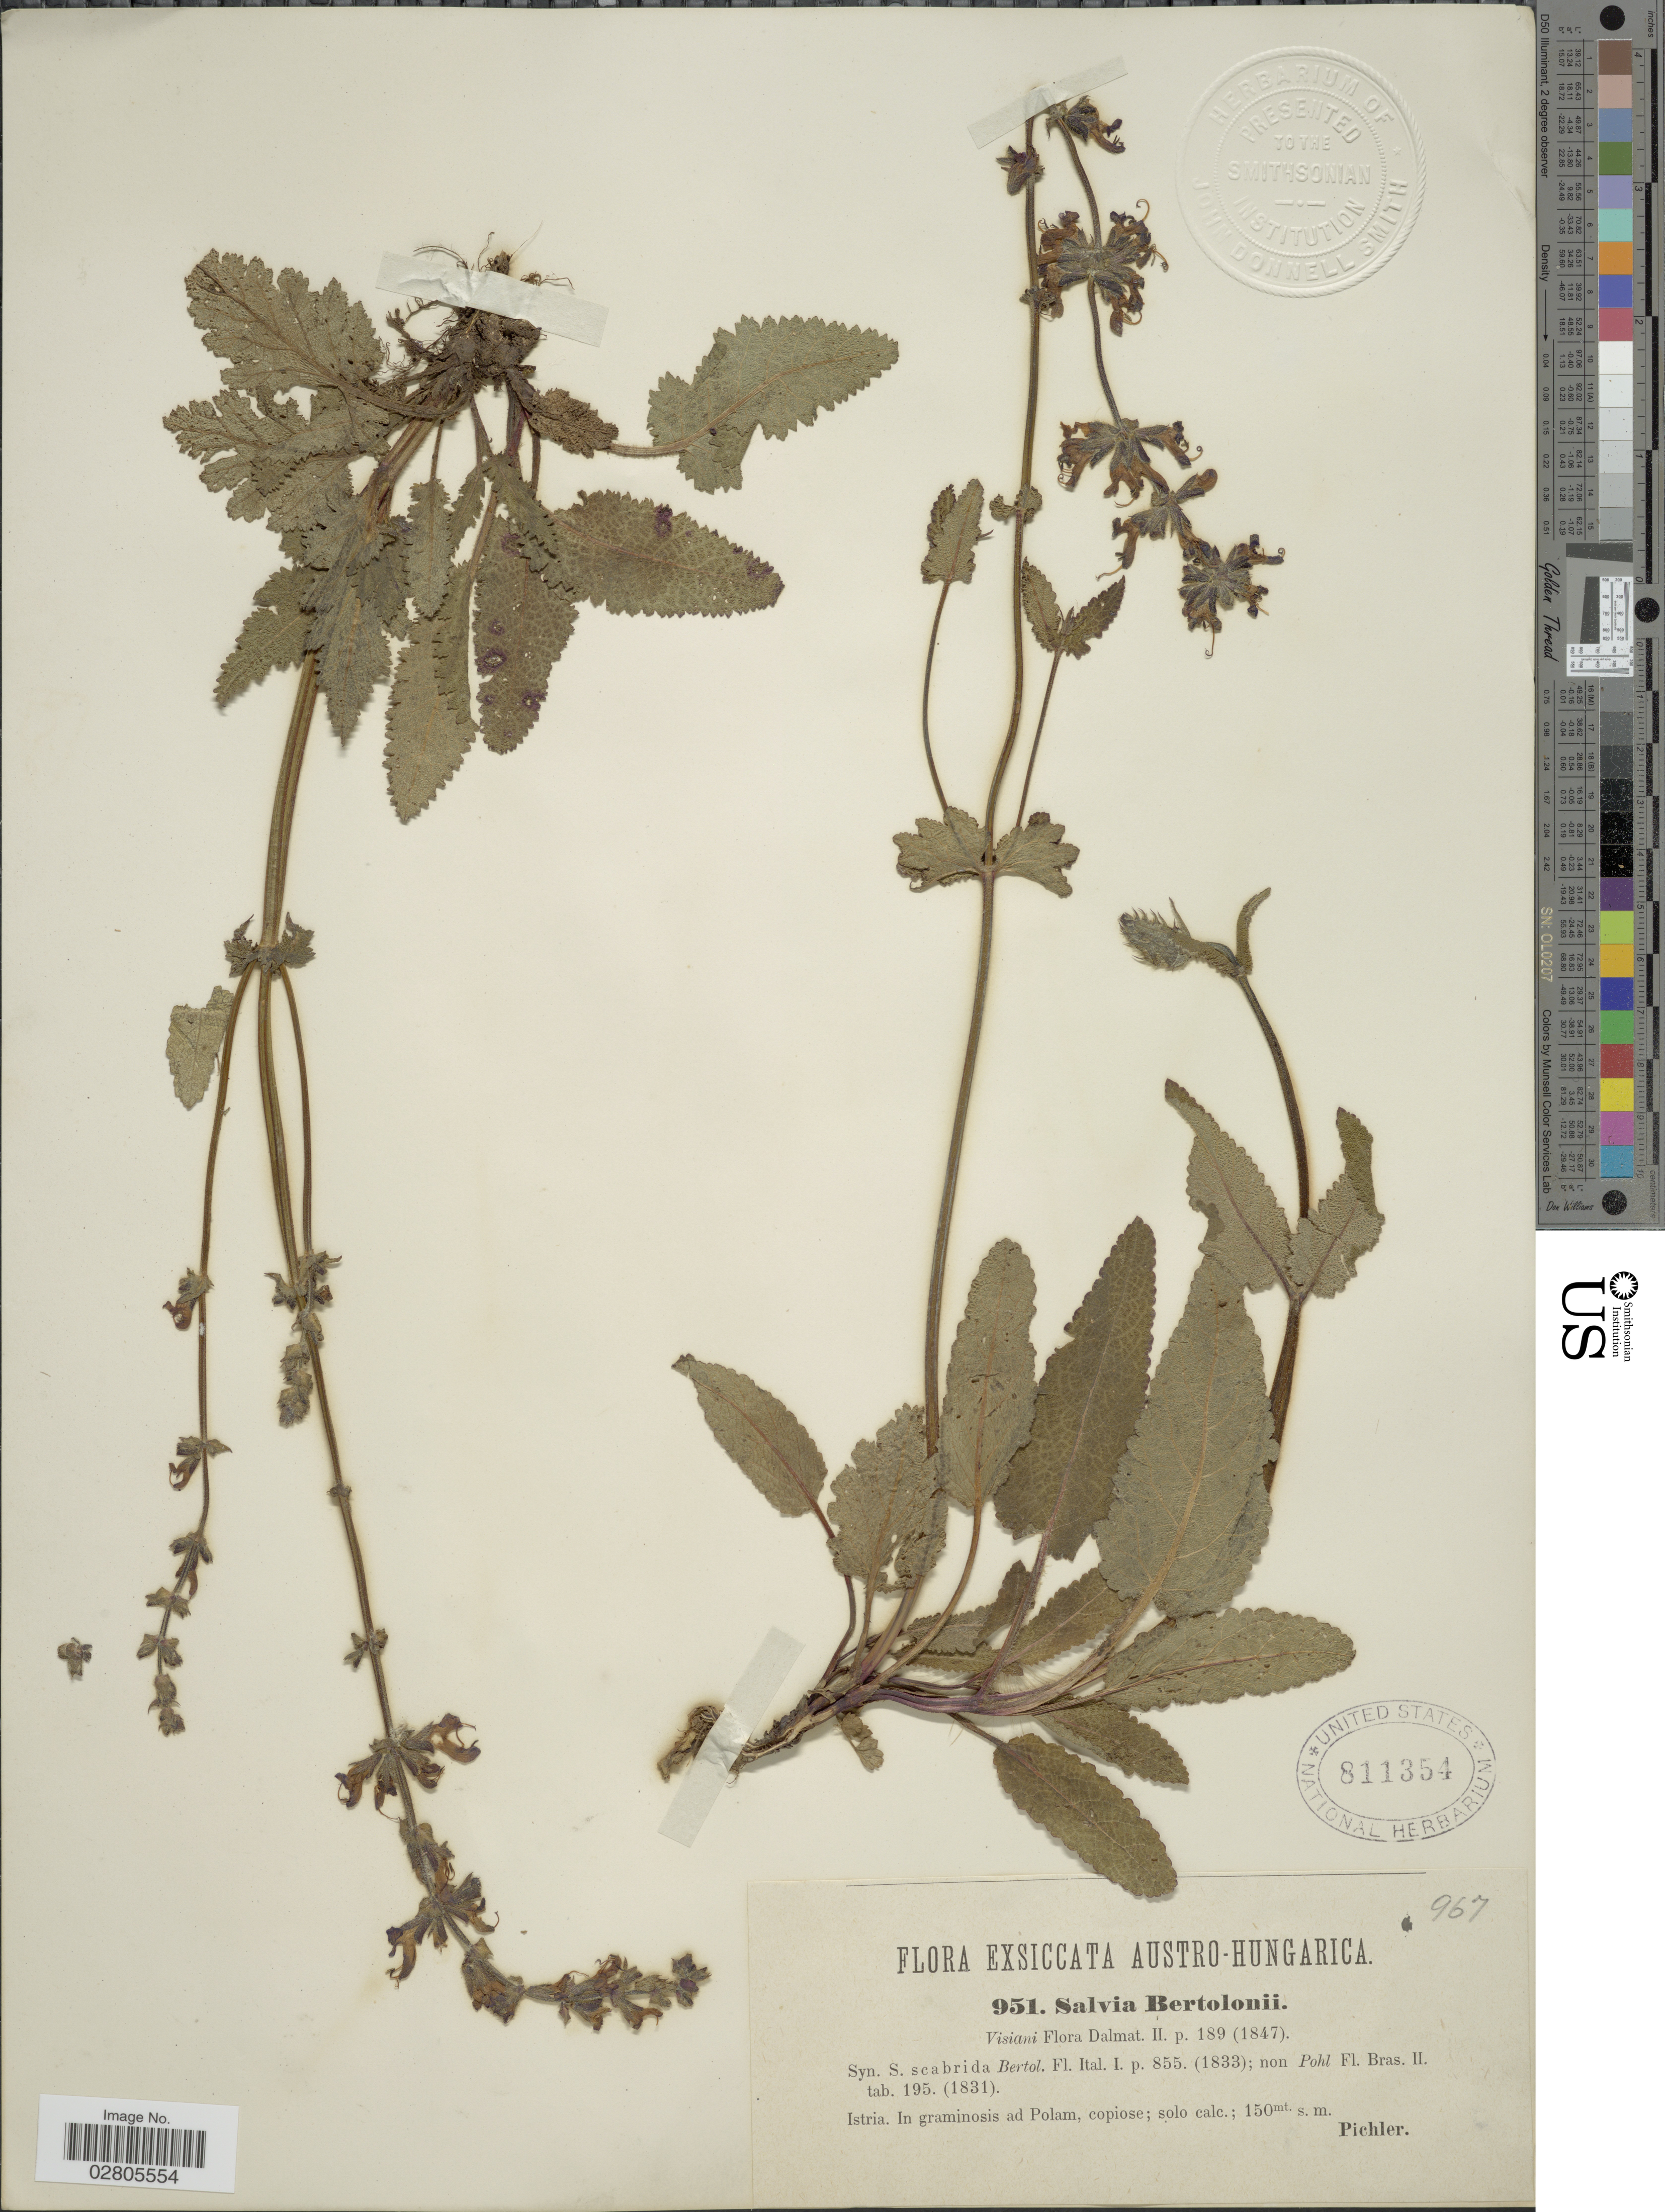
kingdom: Plantae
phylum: Tracheophyta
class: Magnoliopsida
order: Lamiales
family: Lamiaceae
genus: Salvia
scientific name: Salvia bertolonii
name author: Vis.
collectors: Pichler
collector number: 951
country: Croatia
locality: Austro-Hungarica. Istria. In graminosis ad Polam.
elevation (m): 150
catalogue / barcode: US 811354